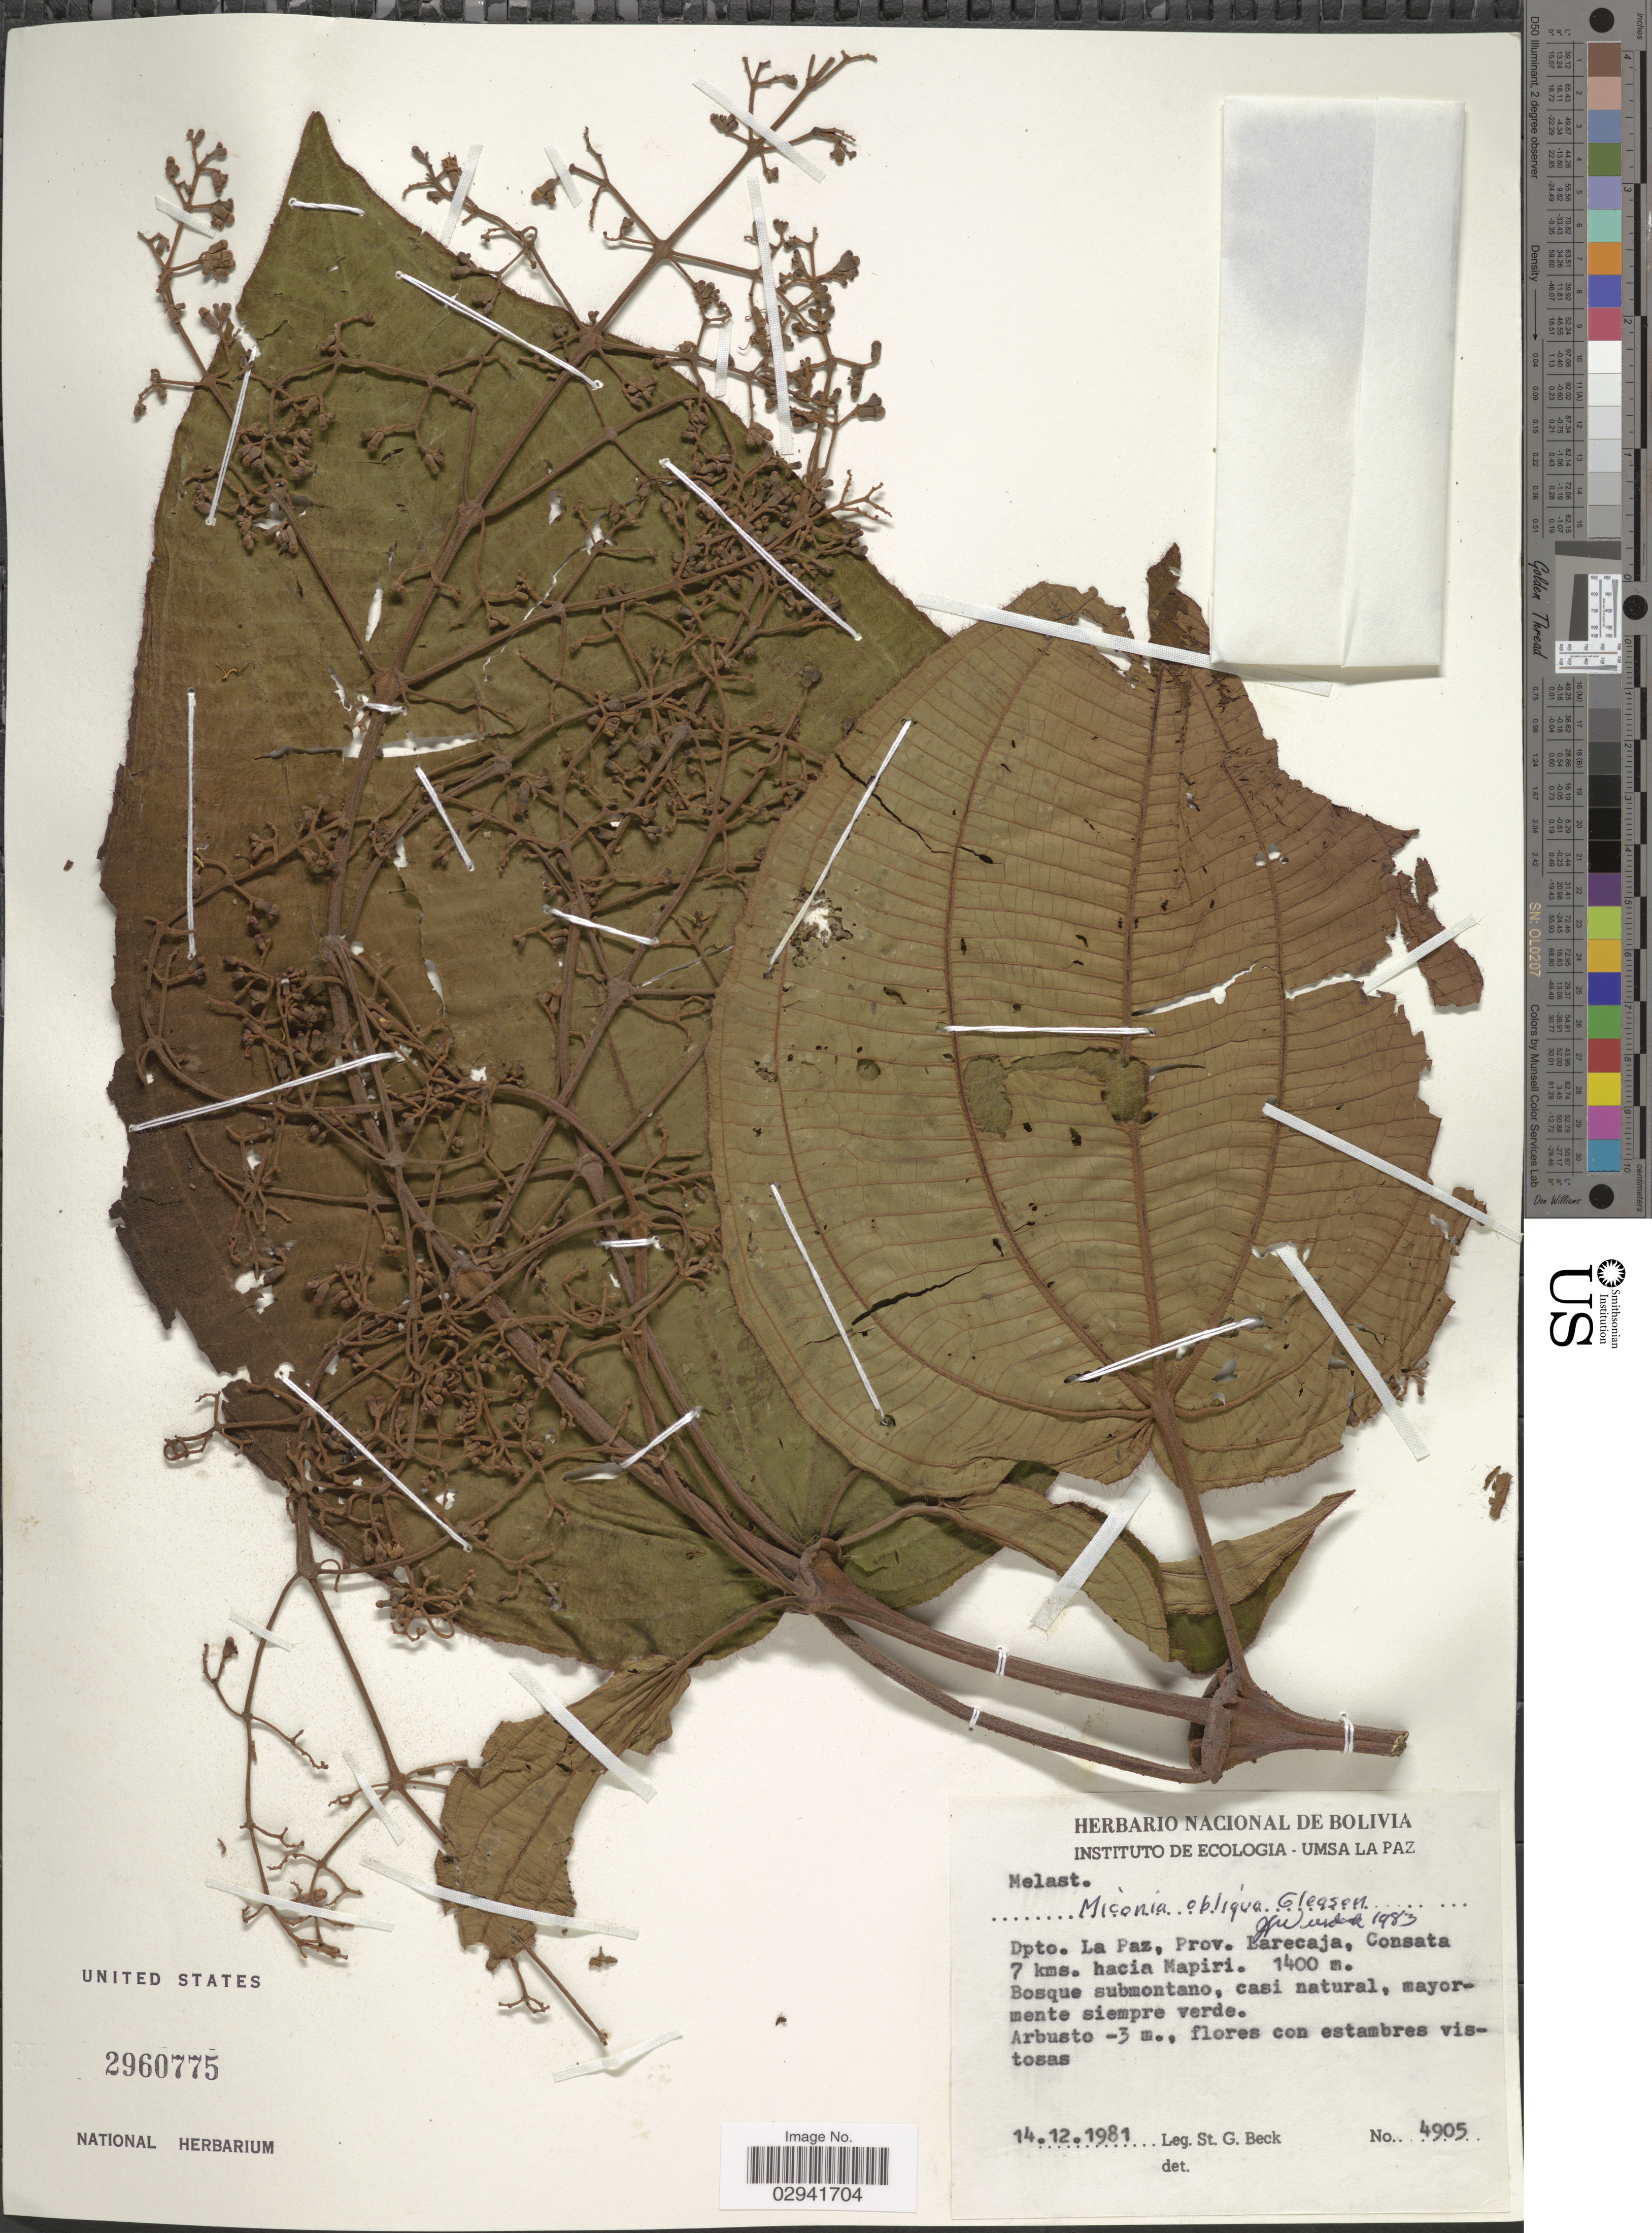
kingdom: Plantae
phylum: Tracheophyta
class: Magnoliopsida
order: Myrtales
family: Melastomataceae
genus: Miconia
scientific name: Miconia obliqua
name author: Gleason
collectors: S. G. Beck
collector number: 4905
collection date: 1981-12-14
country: Bolivia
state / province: La Paz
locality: Dpto. La Paz, Prov. Barecaja, Consata 7 kms. hacia Mapiri.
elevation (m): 1400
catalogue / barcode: US 2960775